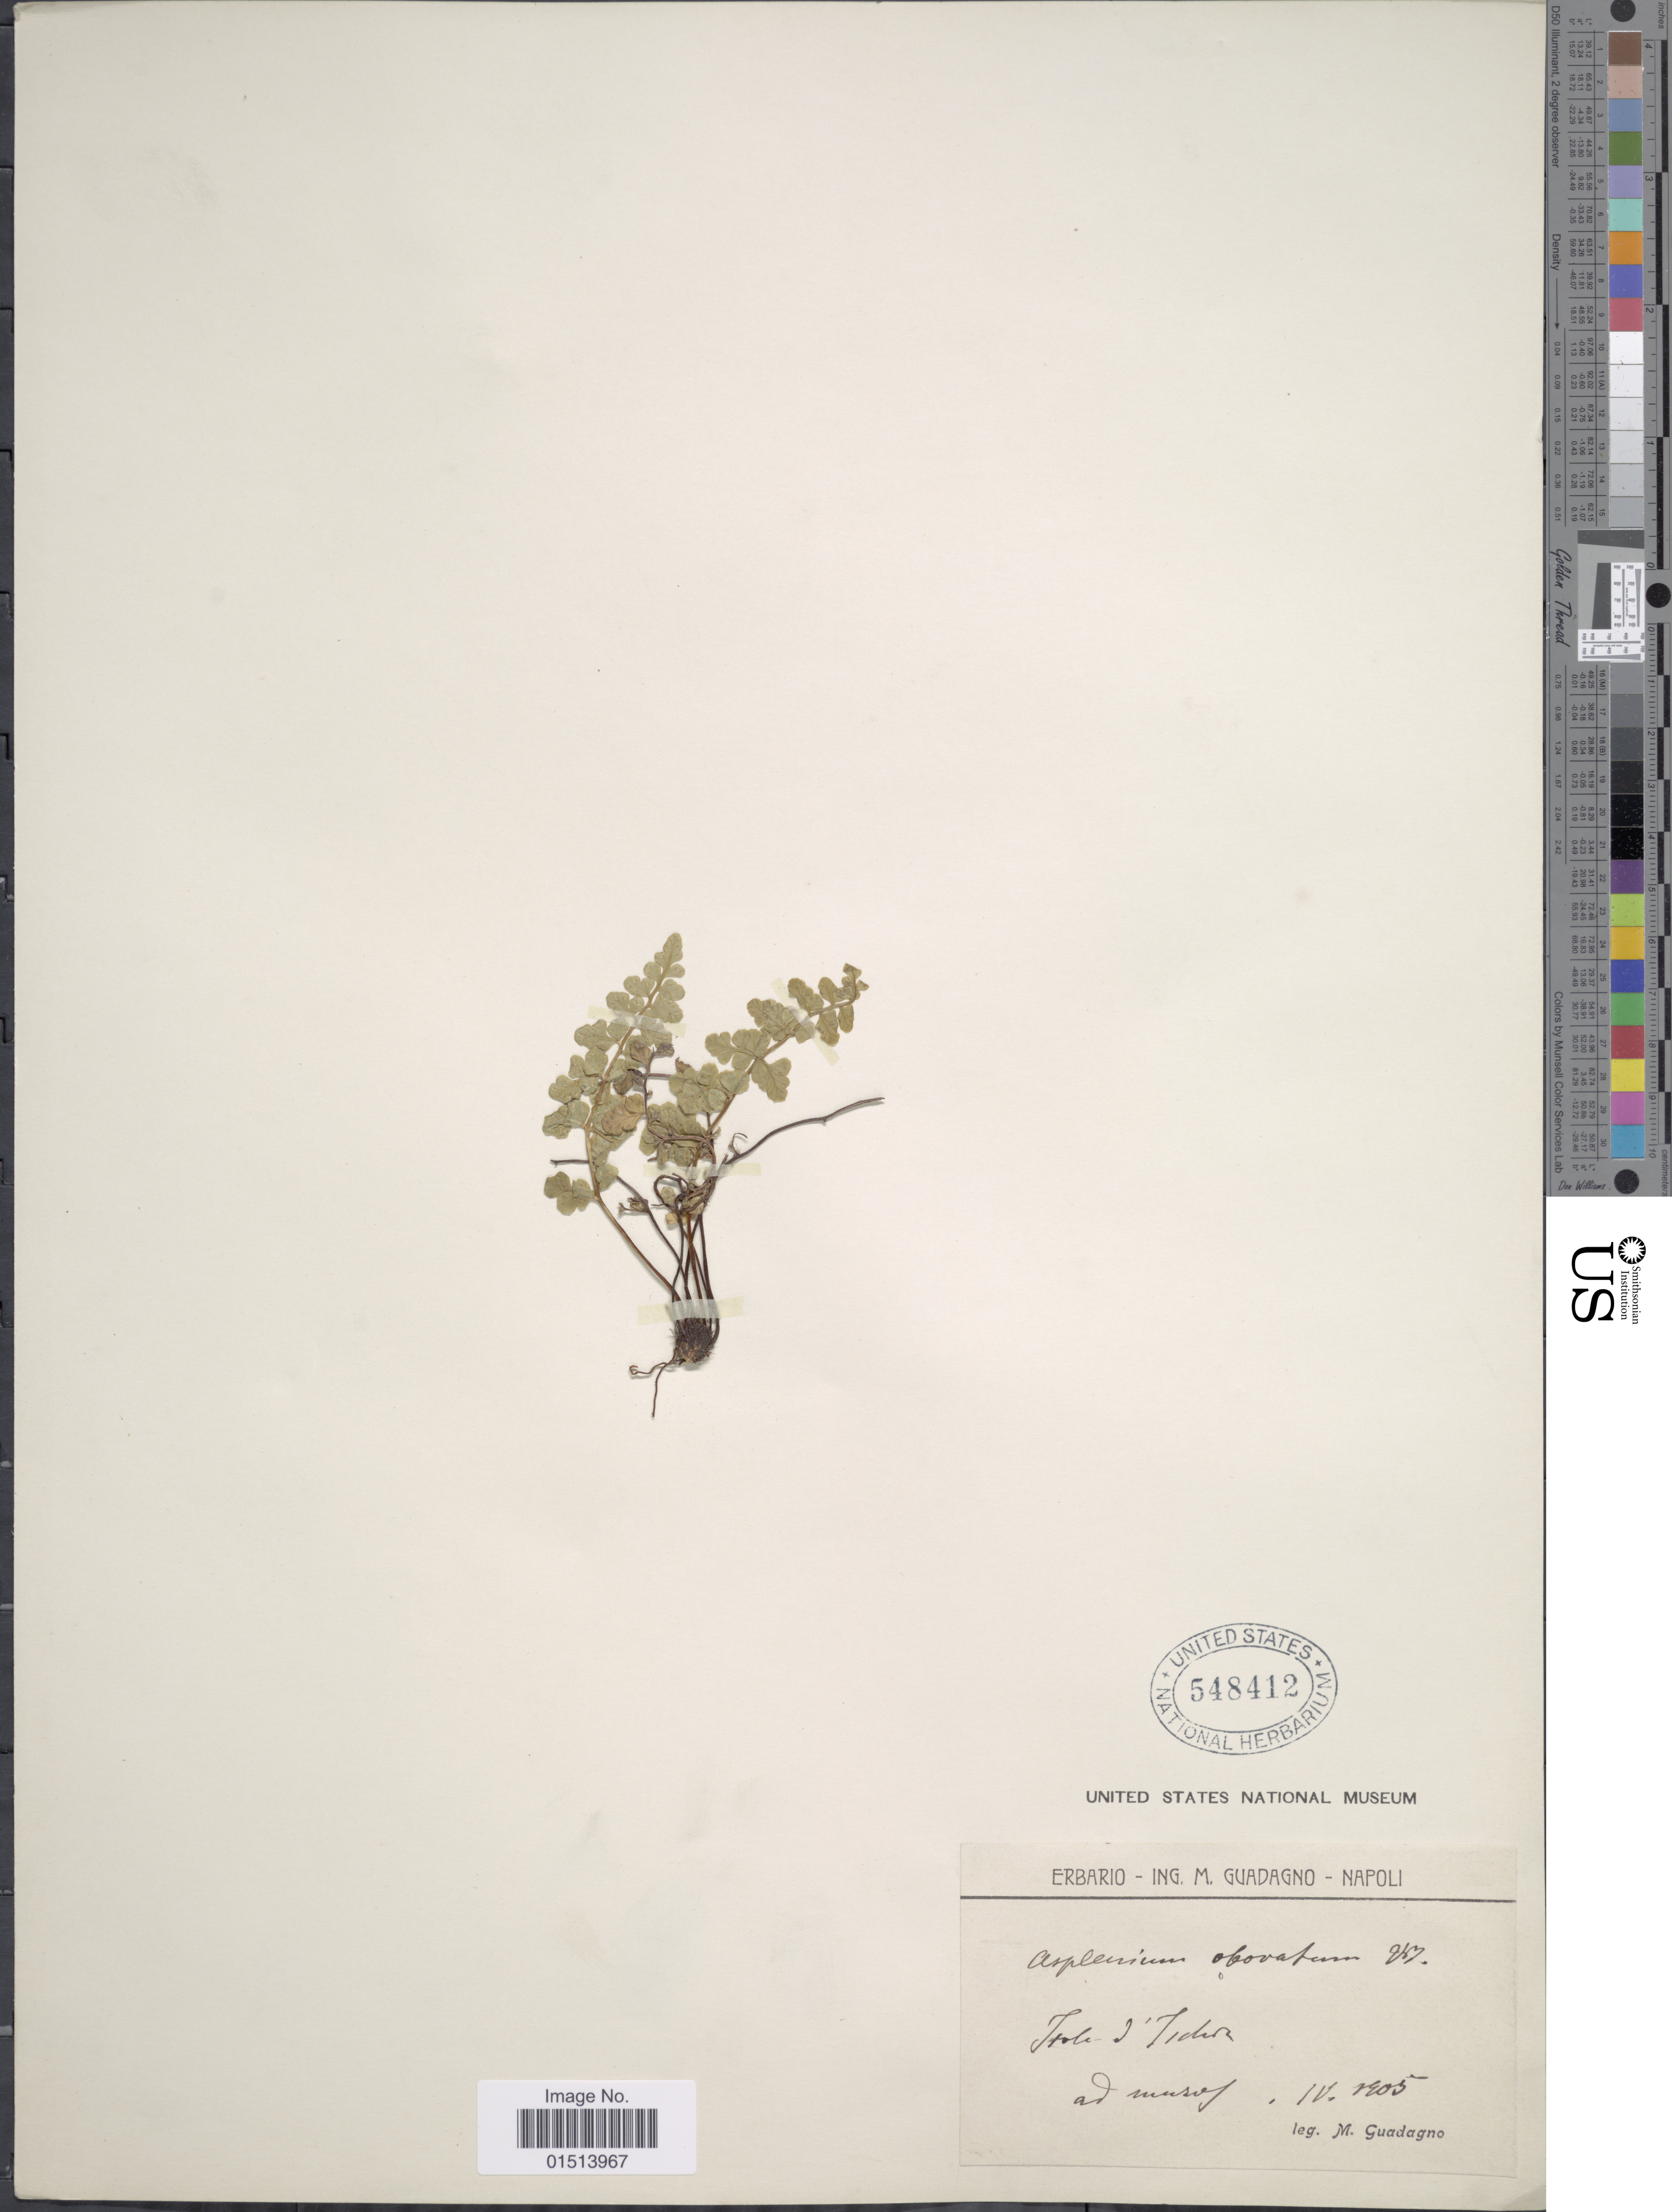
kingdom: Plantae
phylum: Tracheophyta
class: Polypodiopsida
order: Polypodiales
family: Aspleniaceae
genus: Asplenium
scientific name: Asplenium obovatum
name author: Viv.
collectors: M. Guadagno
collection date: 1905-04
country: Italy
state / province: Campania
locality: Isola d'Ischia, ad muros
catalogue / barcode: US 548412